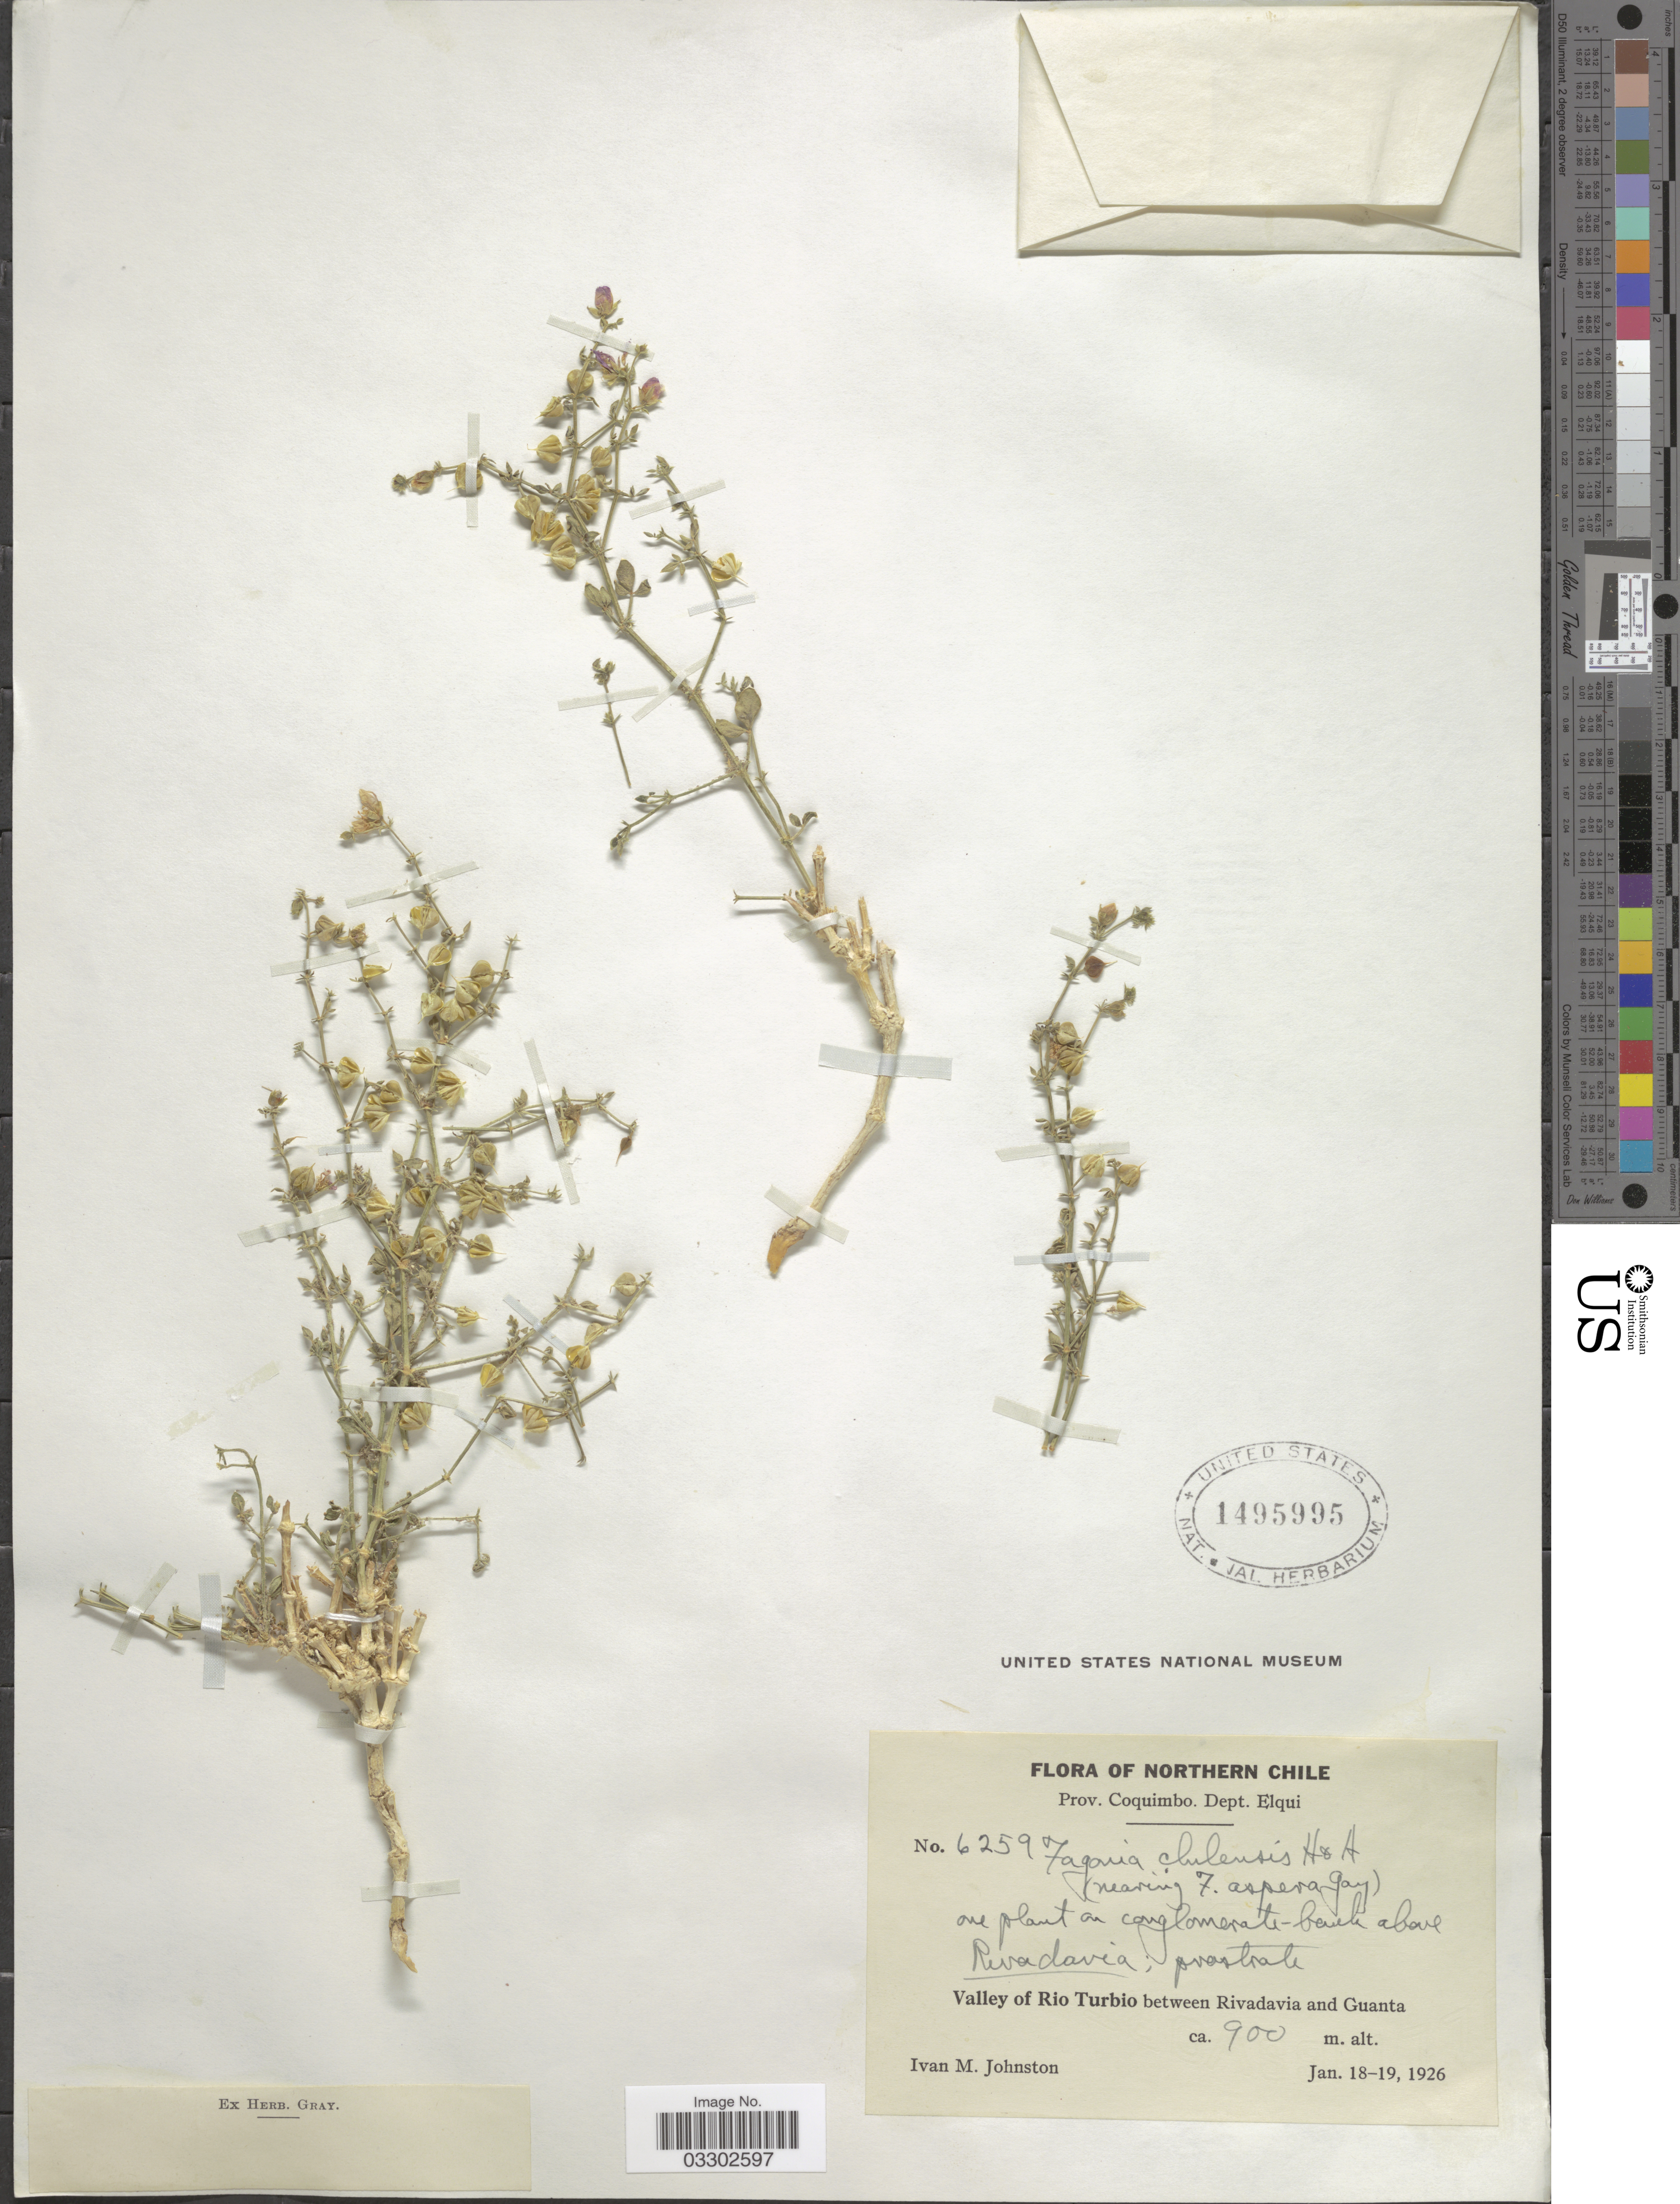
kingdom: Plantae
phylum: Tracheophyta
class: Magnoliopsida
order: Zygophyllales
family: Zygophyllaceae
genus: Fagonia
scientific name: Fagonia chilensis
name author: Hook. & Arn.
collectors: I.M. Johnston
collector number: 6259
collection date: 1926-01-18/1926-01-19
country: Chile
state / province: Coquimbo (IV)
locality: Northern Chile. Dept. Elqui. Bank above Rivadavia. Valley of Rio Turbio between Rivadavia and Guanta.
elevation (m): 900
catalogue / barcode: US 1495995